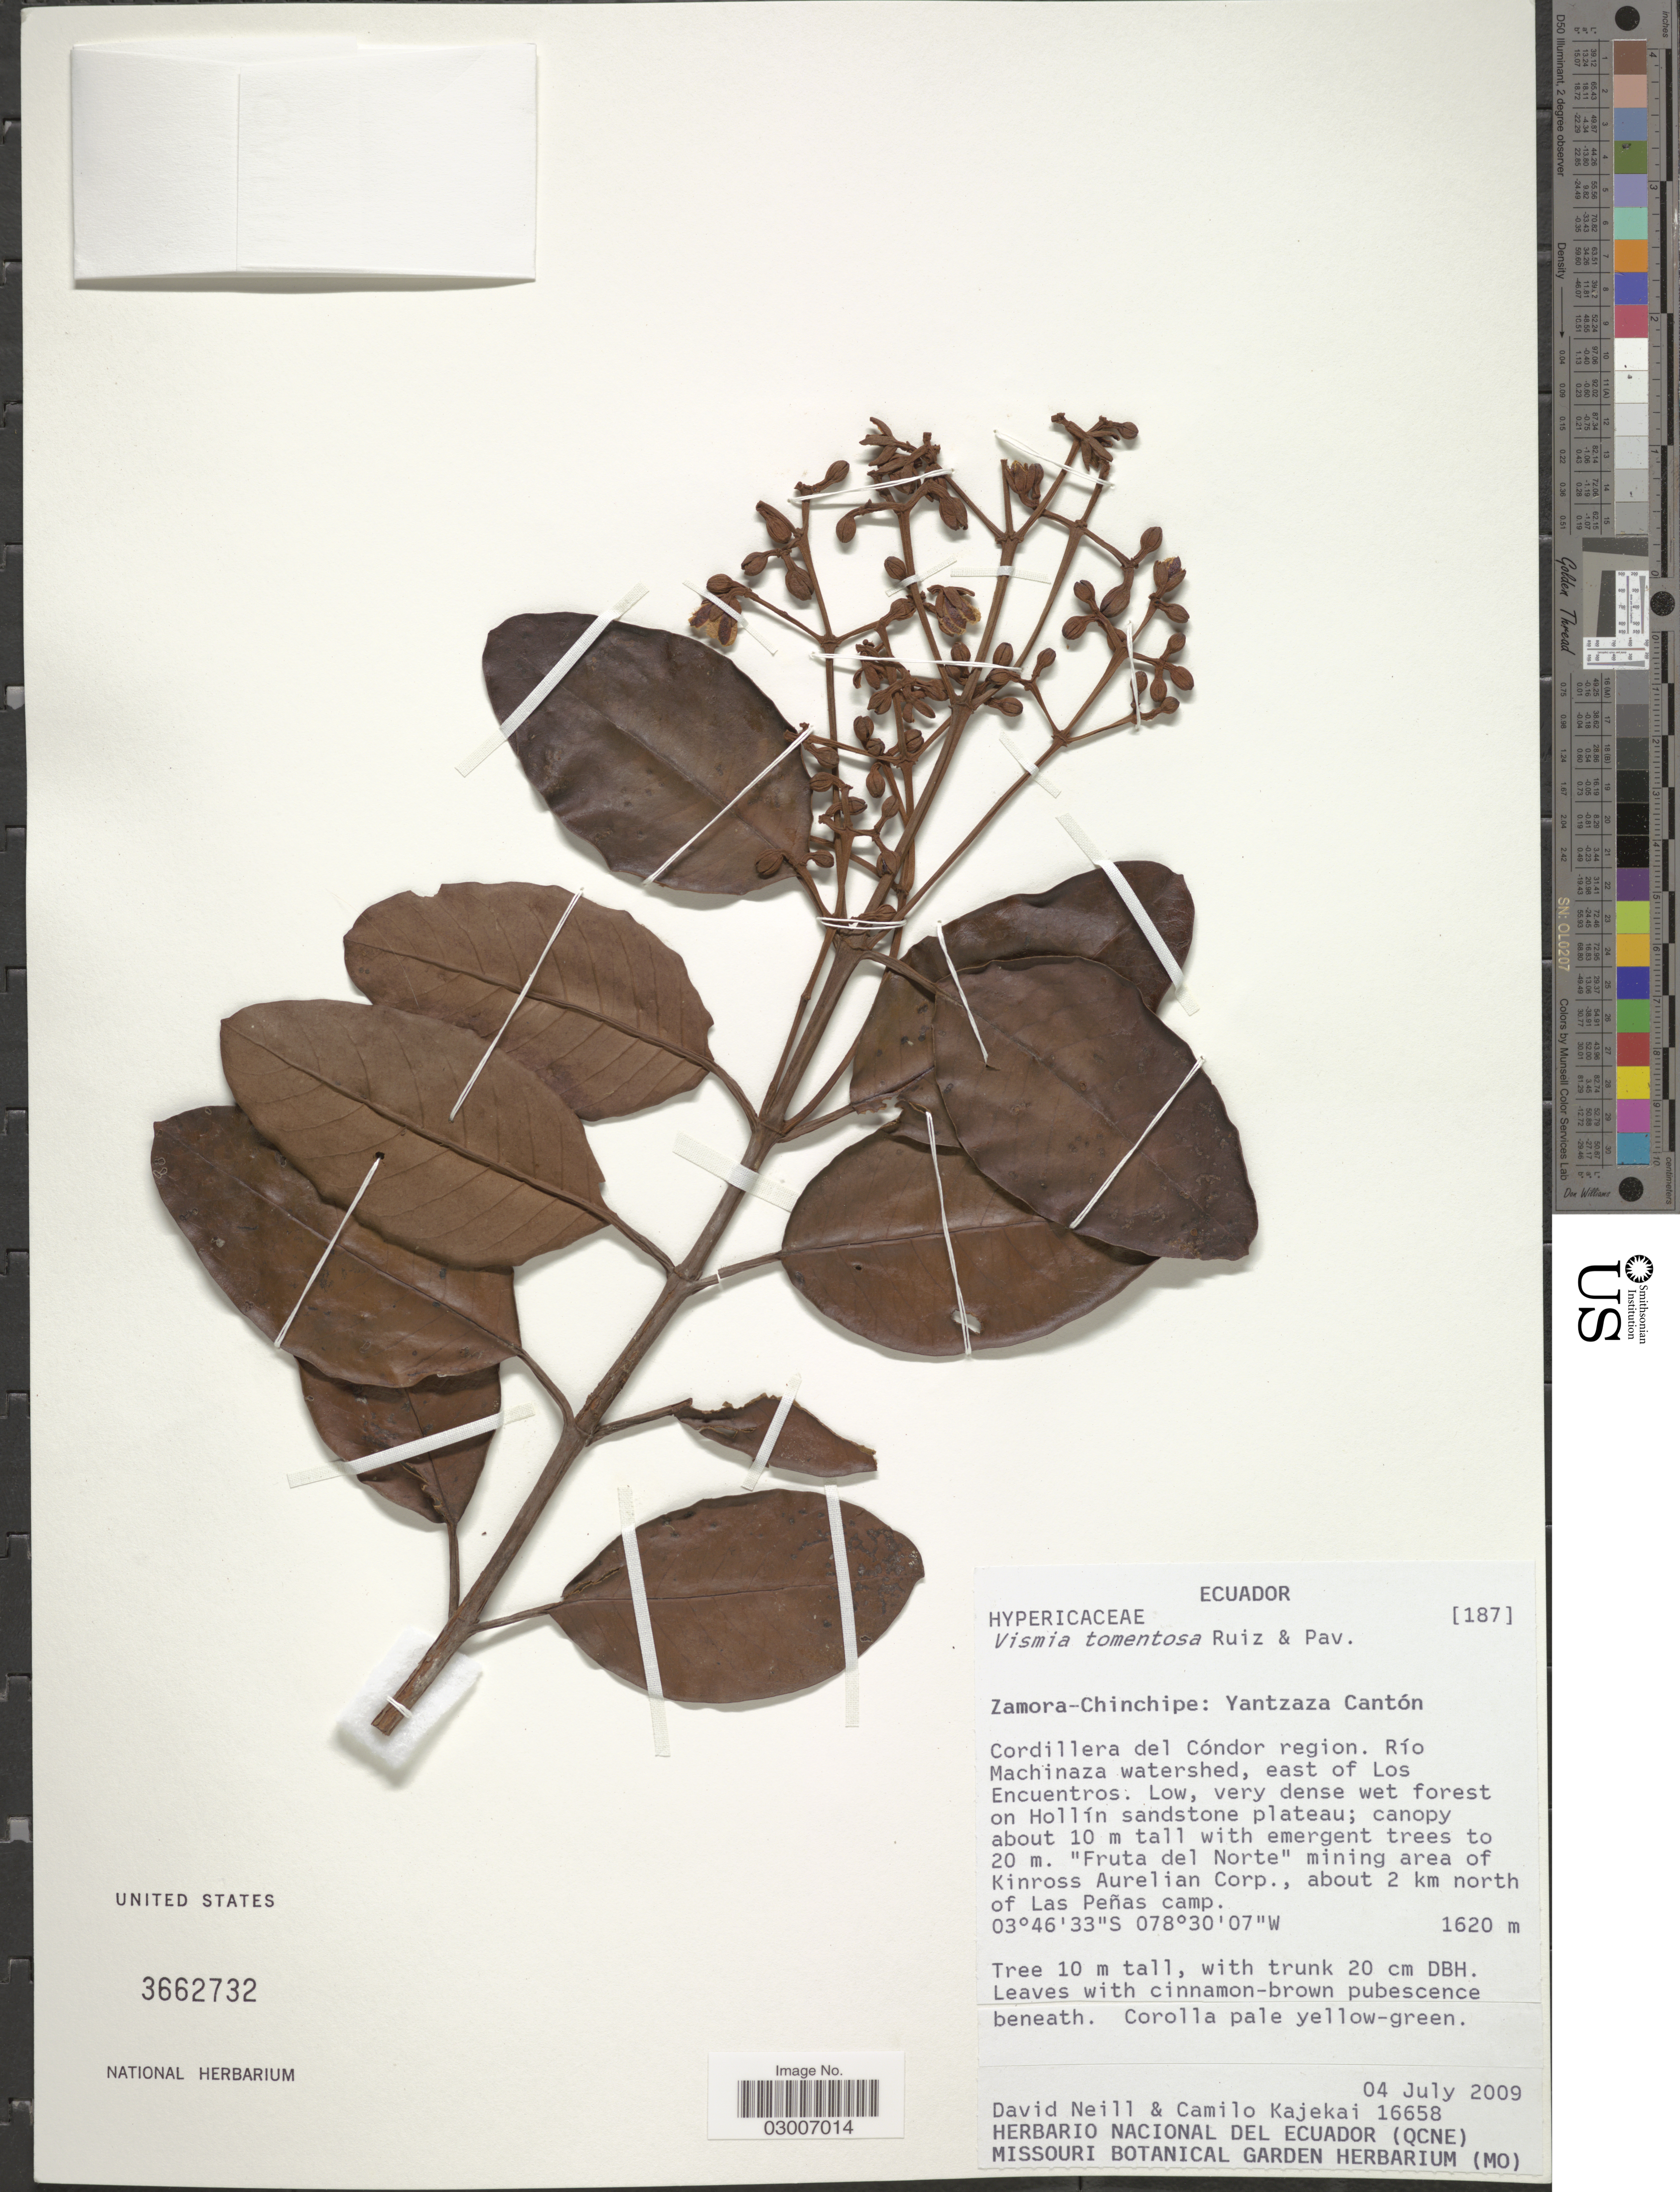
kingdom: Plantae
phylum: Tracheophyta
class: Magnoliopsida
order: Malpighiales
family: Hypericaceae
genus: Vismia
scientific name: Vismia tomentosa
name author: Ruiz & Pav.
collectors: D. Neill & C. Kajekai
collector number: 16658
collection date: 2009-07-04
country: Ecuador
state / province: Zamora-Chinchipe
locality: Zamora-Chinchipe: Yantzaza Cantón. Cordillera del Cóndor region. Río Machinaza watershed, east of Los Encuentros. "Fruta del Norte" mining area of Kinross Aurelian Corp., about 2 km north of Las Peñas camp.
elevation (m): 1620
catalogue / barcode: US 3662732